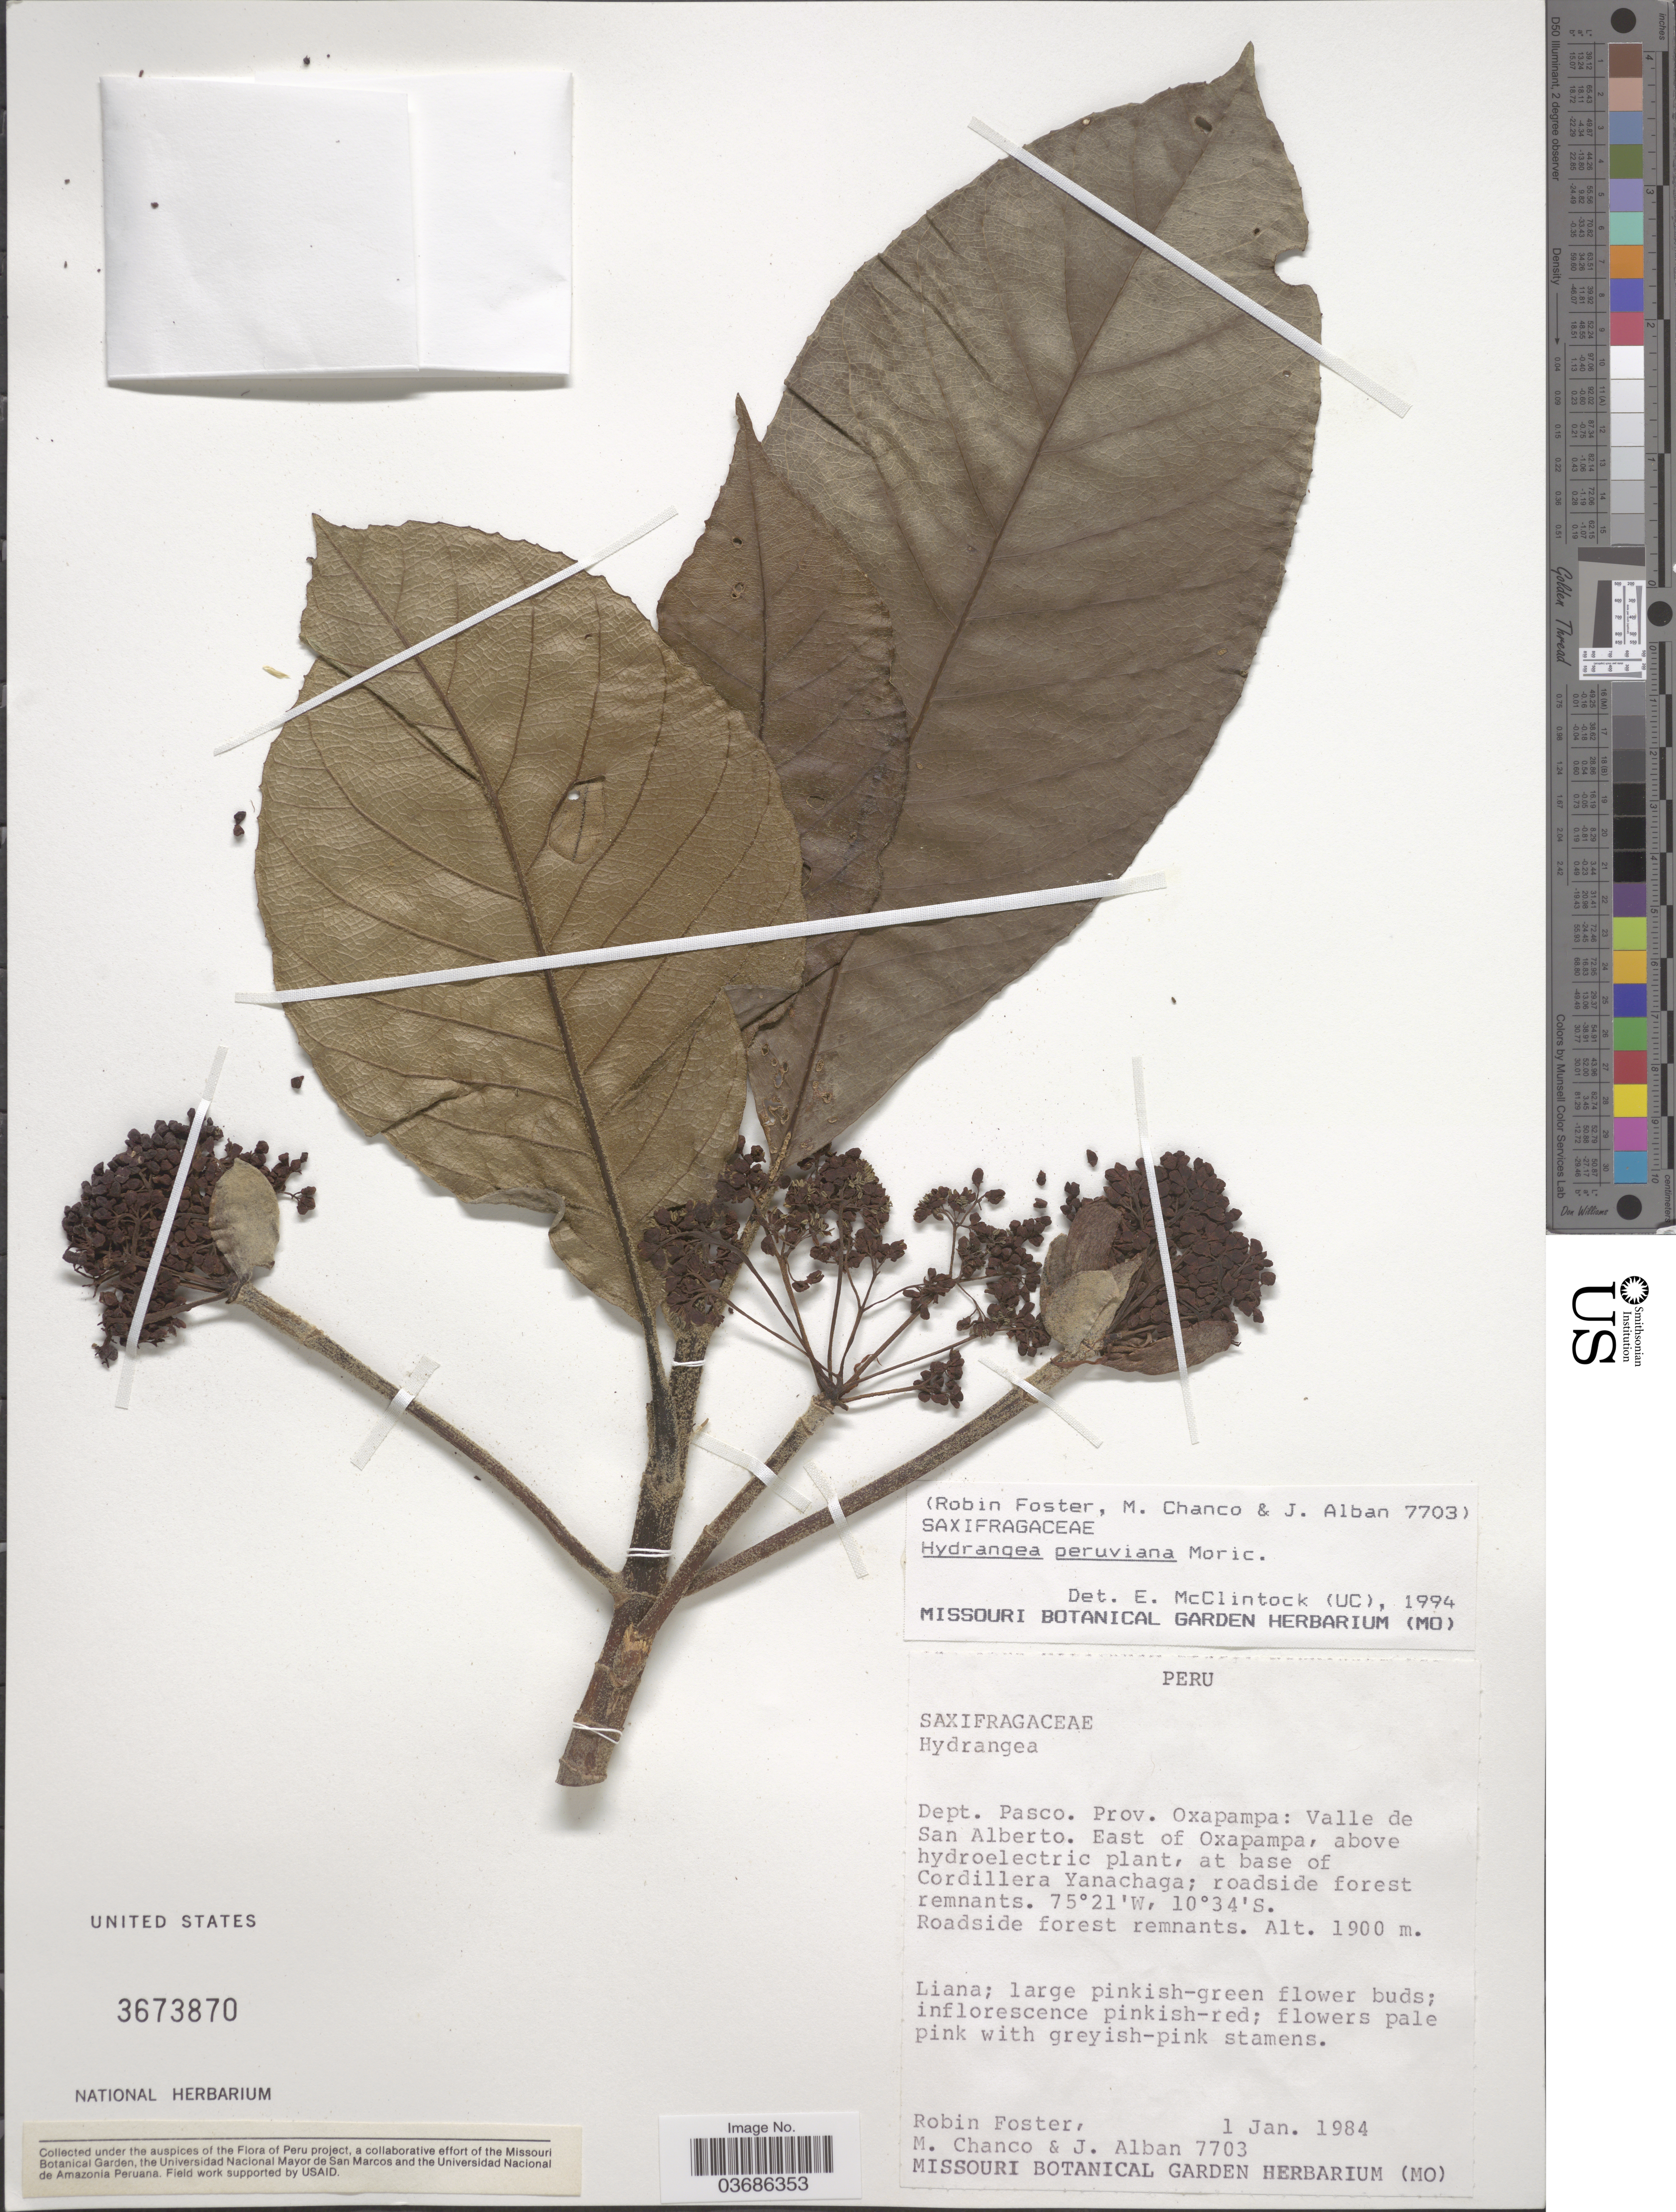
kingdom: Plantae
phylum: Tracheophyta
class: Magnoliopsida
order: Cornales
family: Hydrangeaceae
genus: Hydrangea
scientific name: Hydrangea peruviana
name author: Moric.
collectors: R. B. Foster, M. Chanco & J. Alban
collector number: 7703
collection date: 1984-01-01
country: Peru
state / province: Pasco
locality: Dept. Pasco. Prov. Oxapampa: Valle de San Alberto. East of Oxapampa, above hydroelectric plant, at base of Cordillera Yanachaga; roadside forest remnants.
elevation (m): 1900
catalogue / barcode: US 3673870